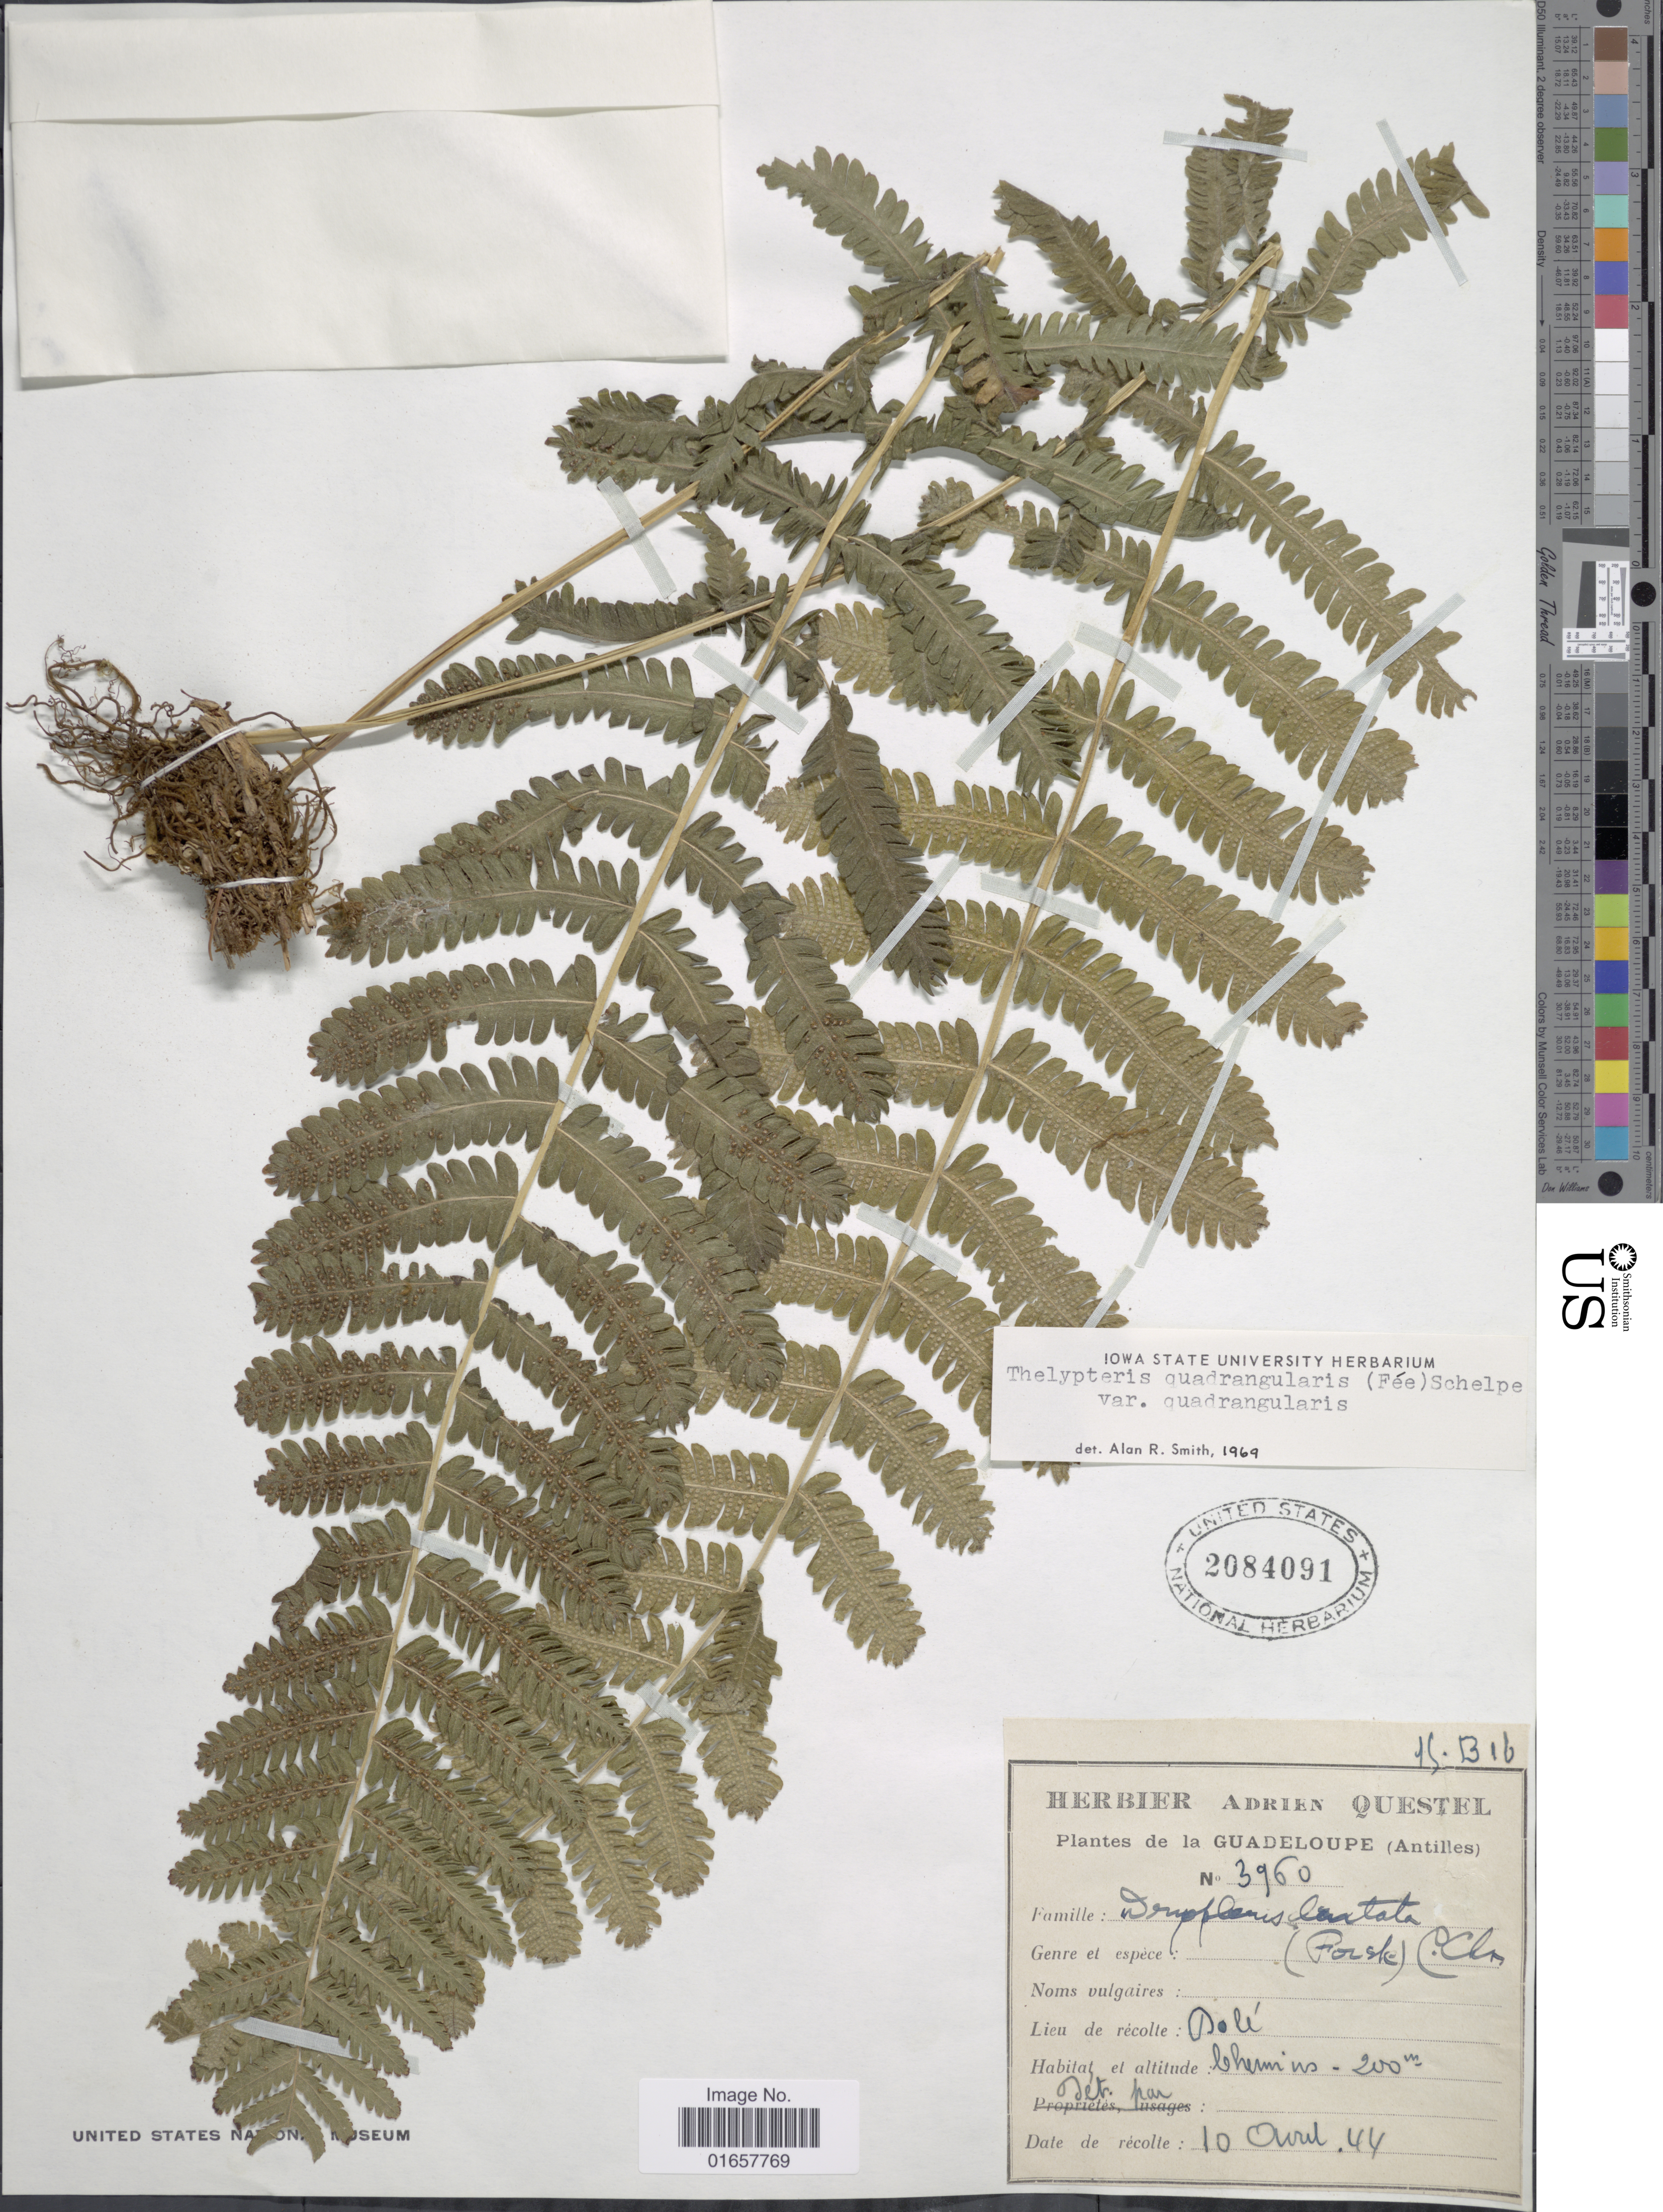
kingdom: Plantae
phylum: Tracheophyta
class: Polypodiopsida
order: Polypodiales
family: Thelypteridaceae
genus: Christella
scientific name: Christella hispidula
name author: (Decne.) Holttum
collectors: ex herb. A. Questal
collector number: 3960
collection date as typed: Transcribed d/m/y: 10/4/44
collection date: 1944-10-04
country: Guadeloupe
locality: Dolé.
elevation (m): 200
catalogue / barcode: US 2084091